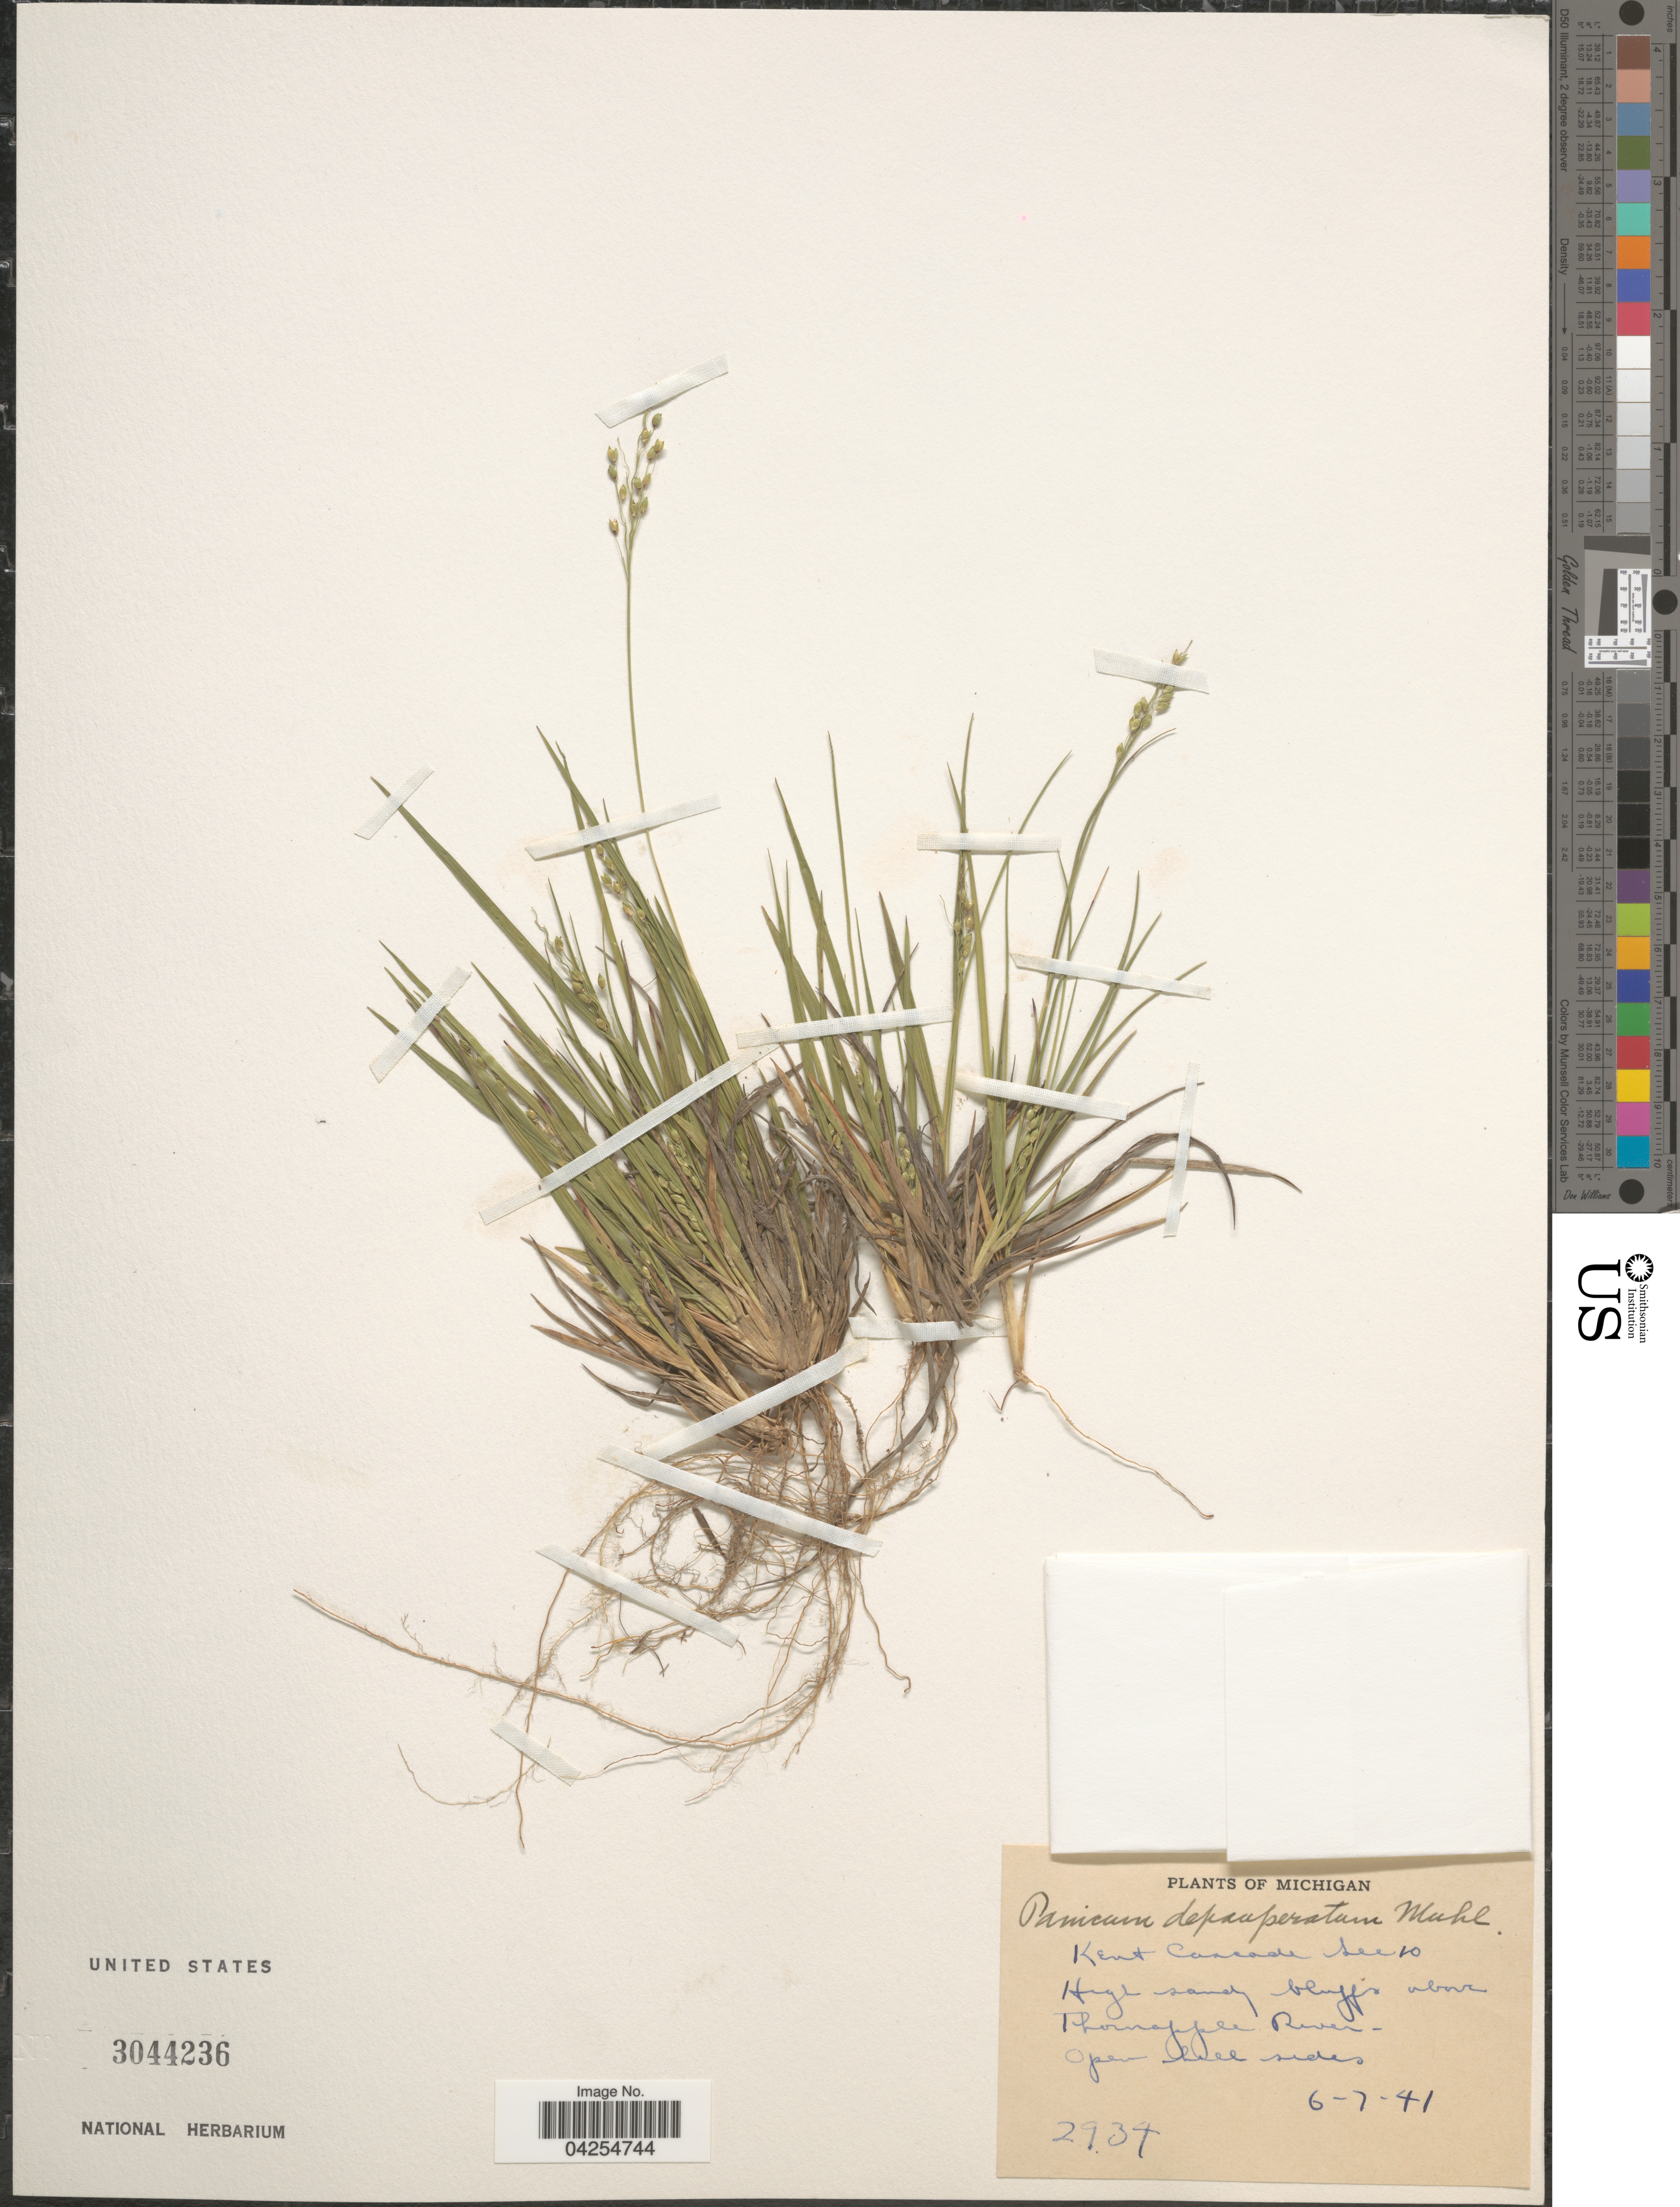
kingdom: Plantae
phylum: Tracheophyta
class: Liliopsida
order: Poales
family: Poaceae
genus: Dichanthelium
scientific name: Dichanthelium depauperatum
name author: (Muhl.) Gould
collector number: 2934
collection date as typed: Transcribed d/m/y: 7/6/41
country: United States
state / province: Michigan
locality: Kent Cascade Sec 10. Huge sandy bluffs above Thornappee River.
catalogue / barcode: US 3044236